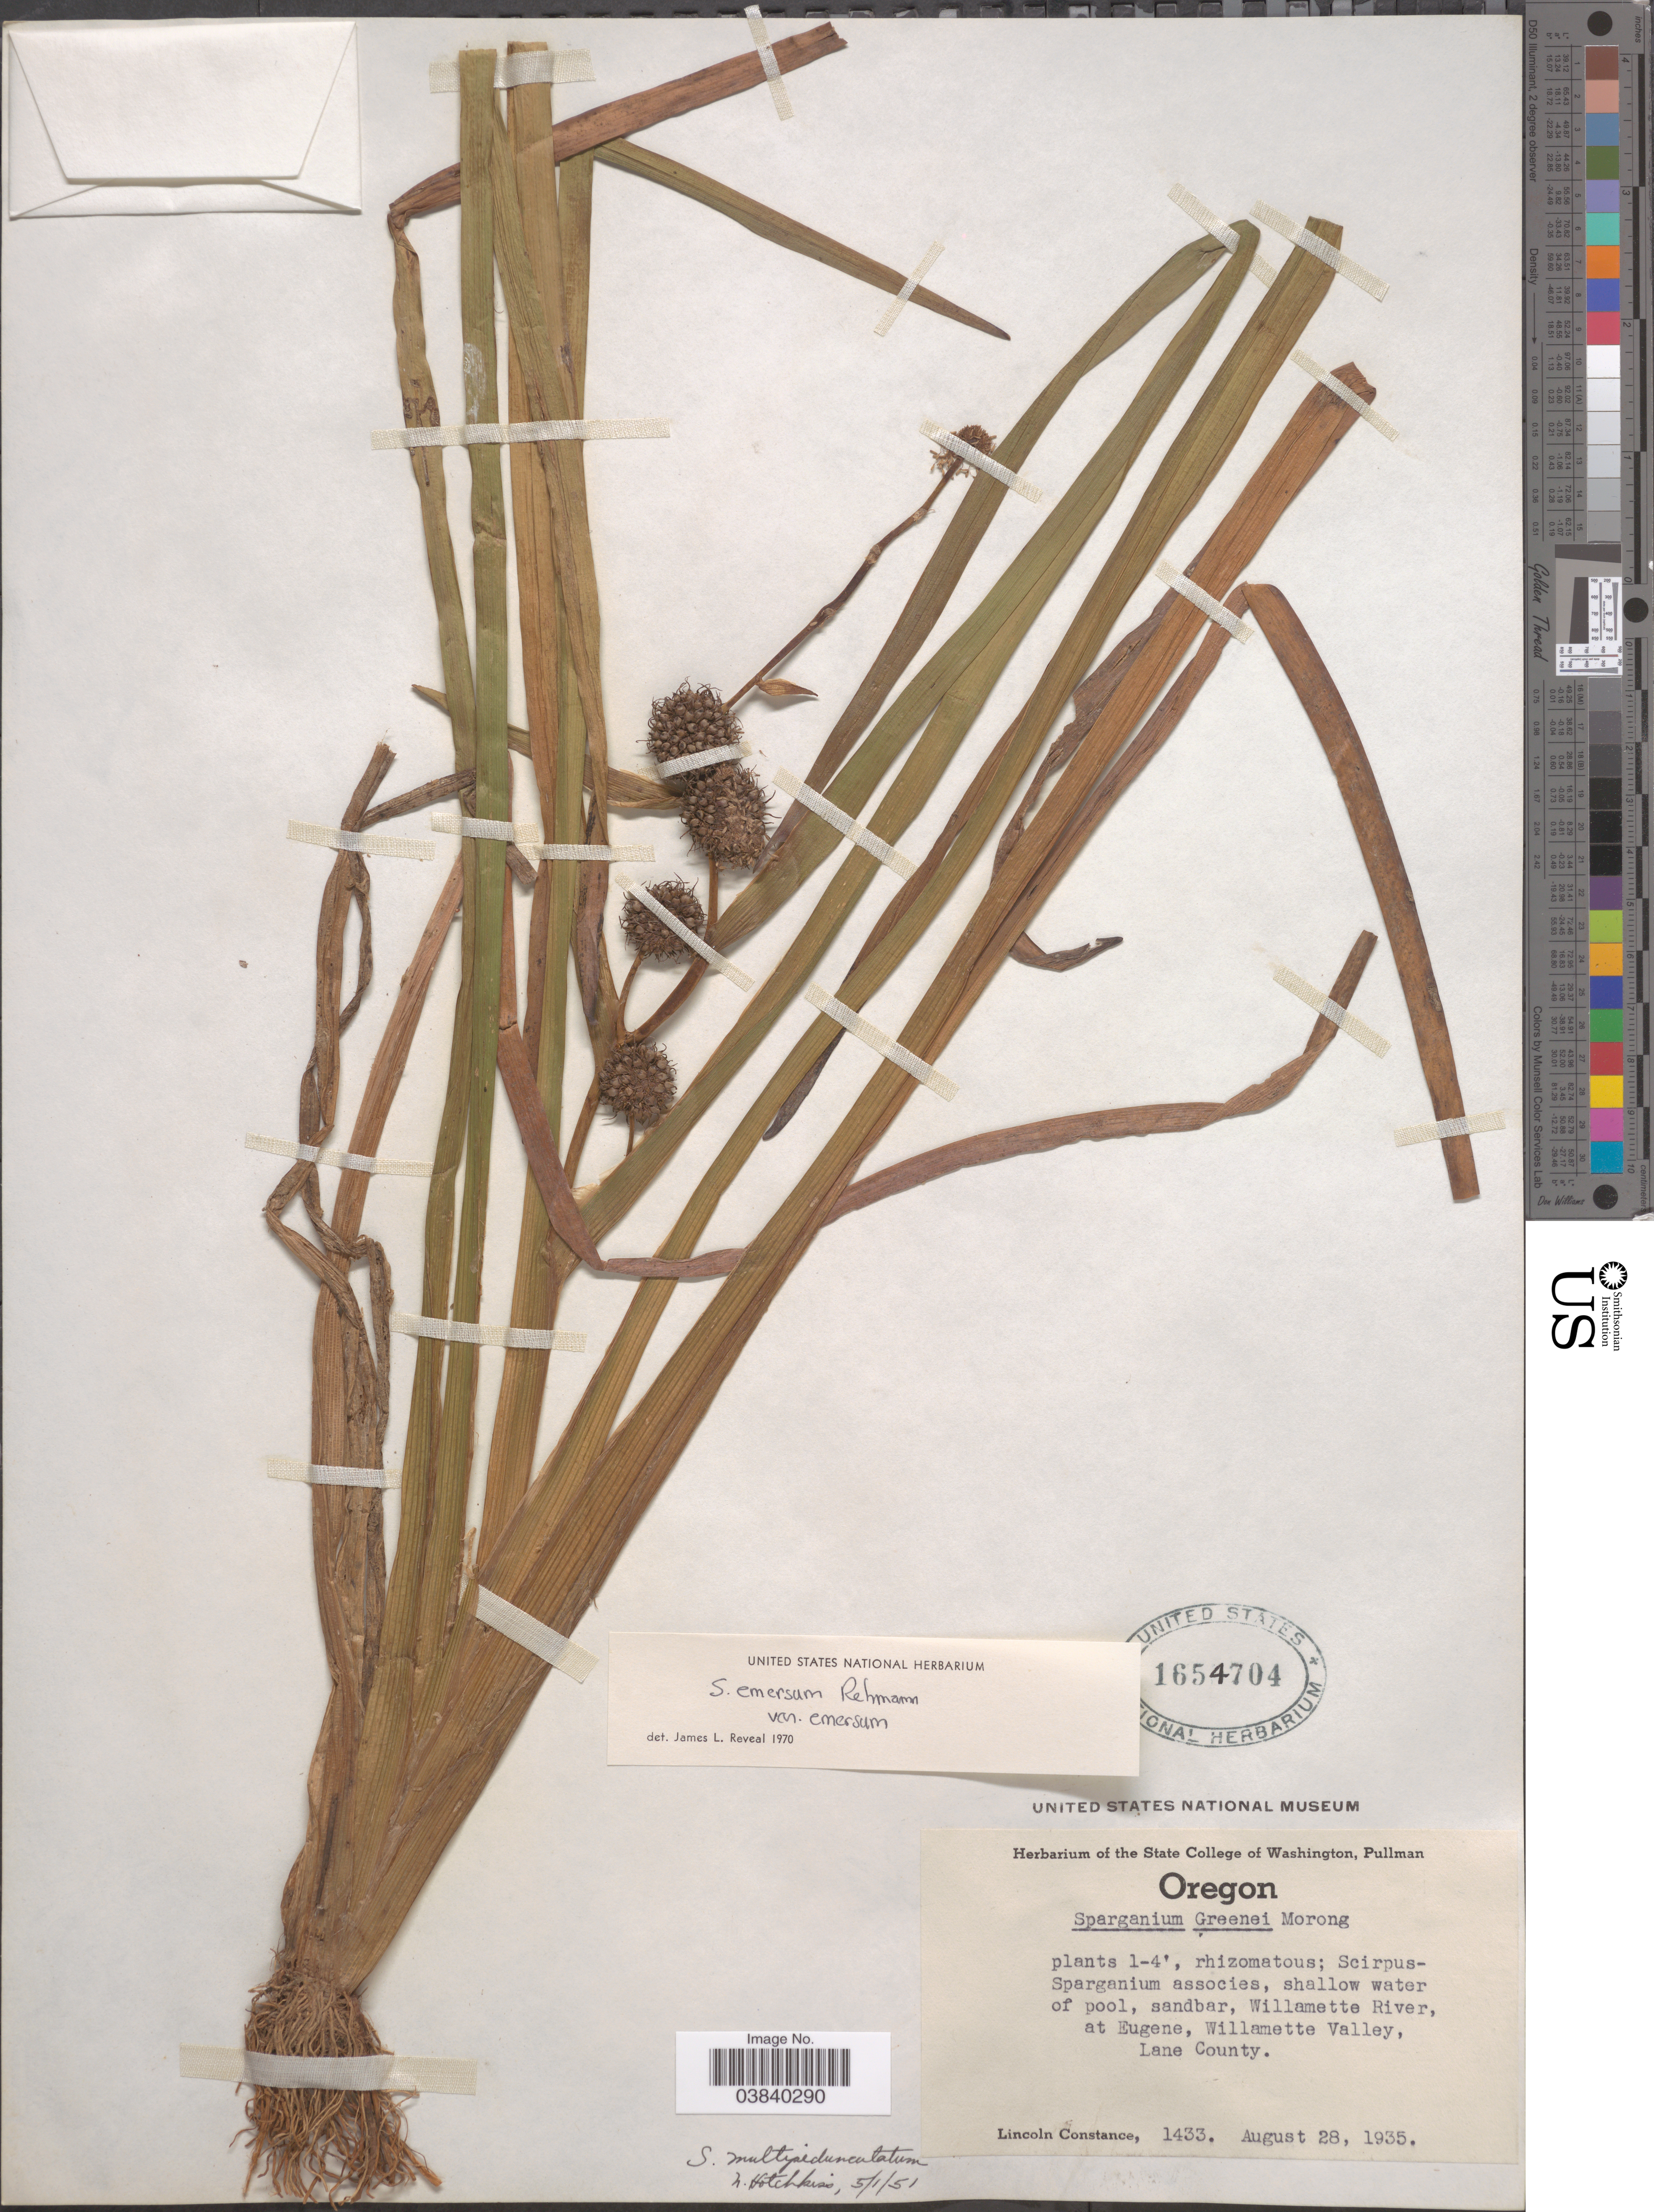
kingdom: Plantae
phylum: Tracheophyta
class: Liliopsida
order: Poales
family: Typhaceae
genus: Sparganium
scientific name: Sparganium emersum var. multipedunculatum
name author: (Morong) Reveal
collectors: L. Constance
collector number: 1433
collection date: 1935-08-28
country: United States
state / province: Oregon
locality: Willamette River, at Eugene, Willamette Valley, Lane County.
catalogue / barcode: US 1654704